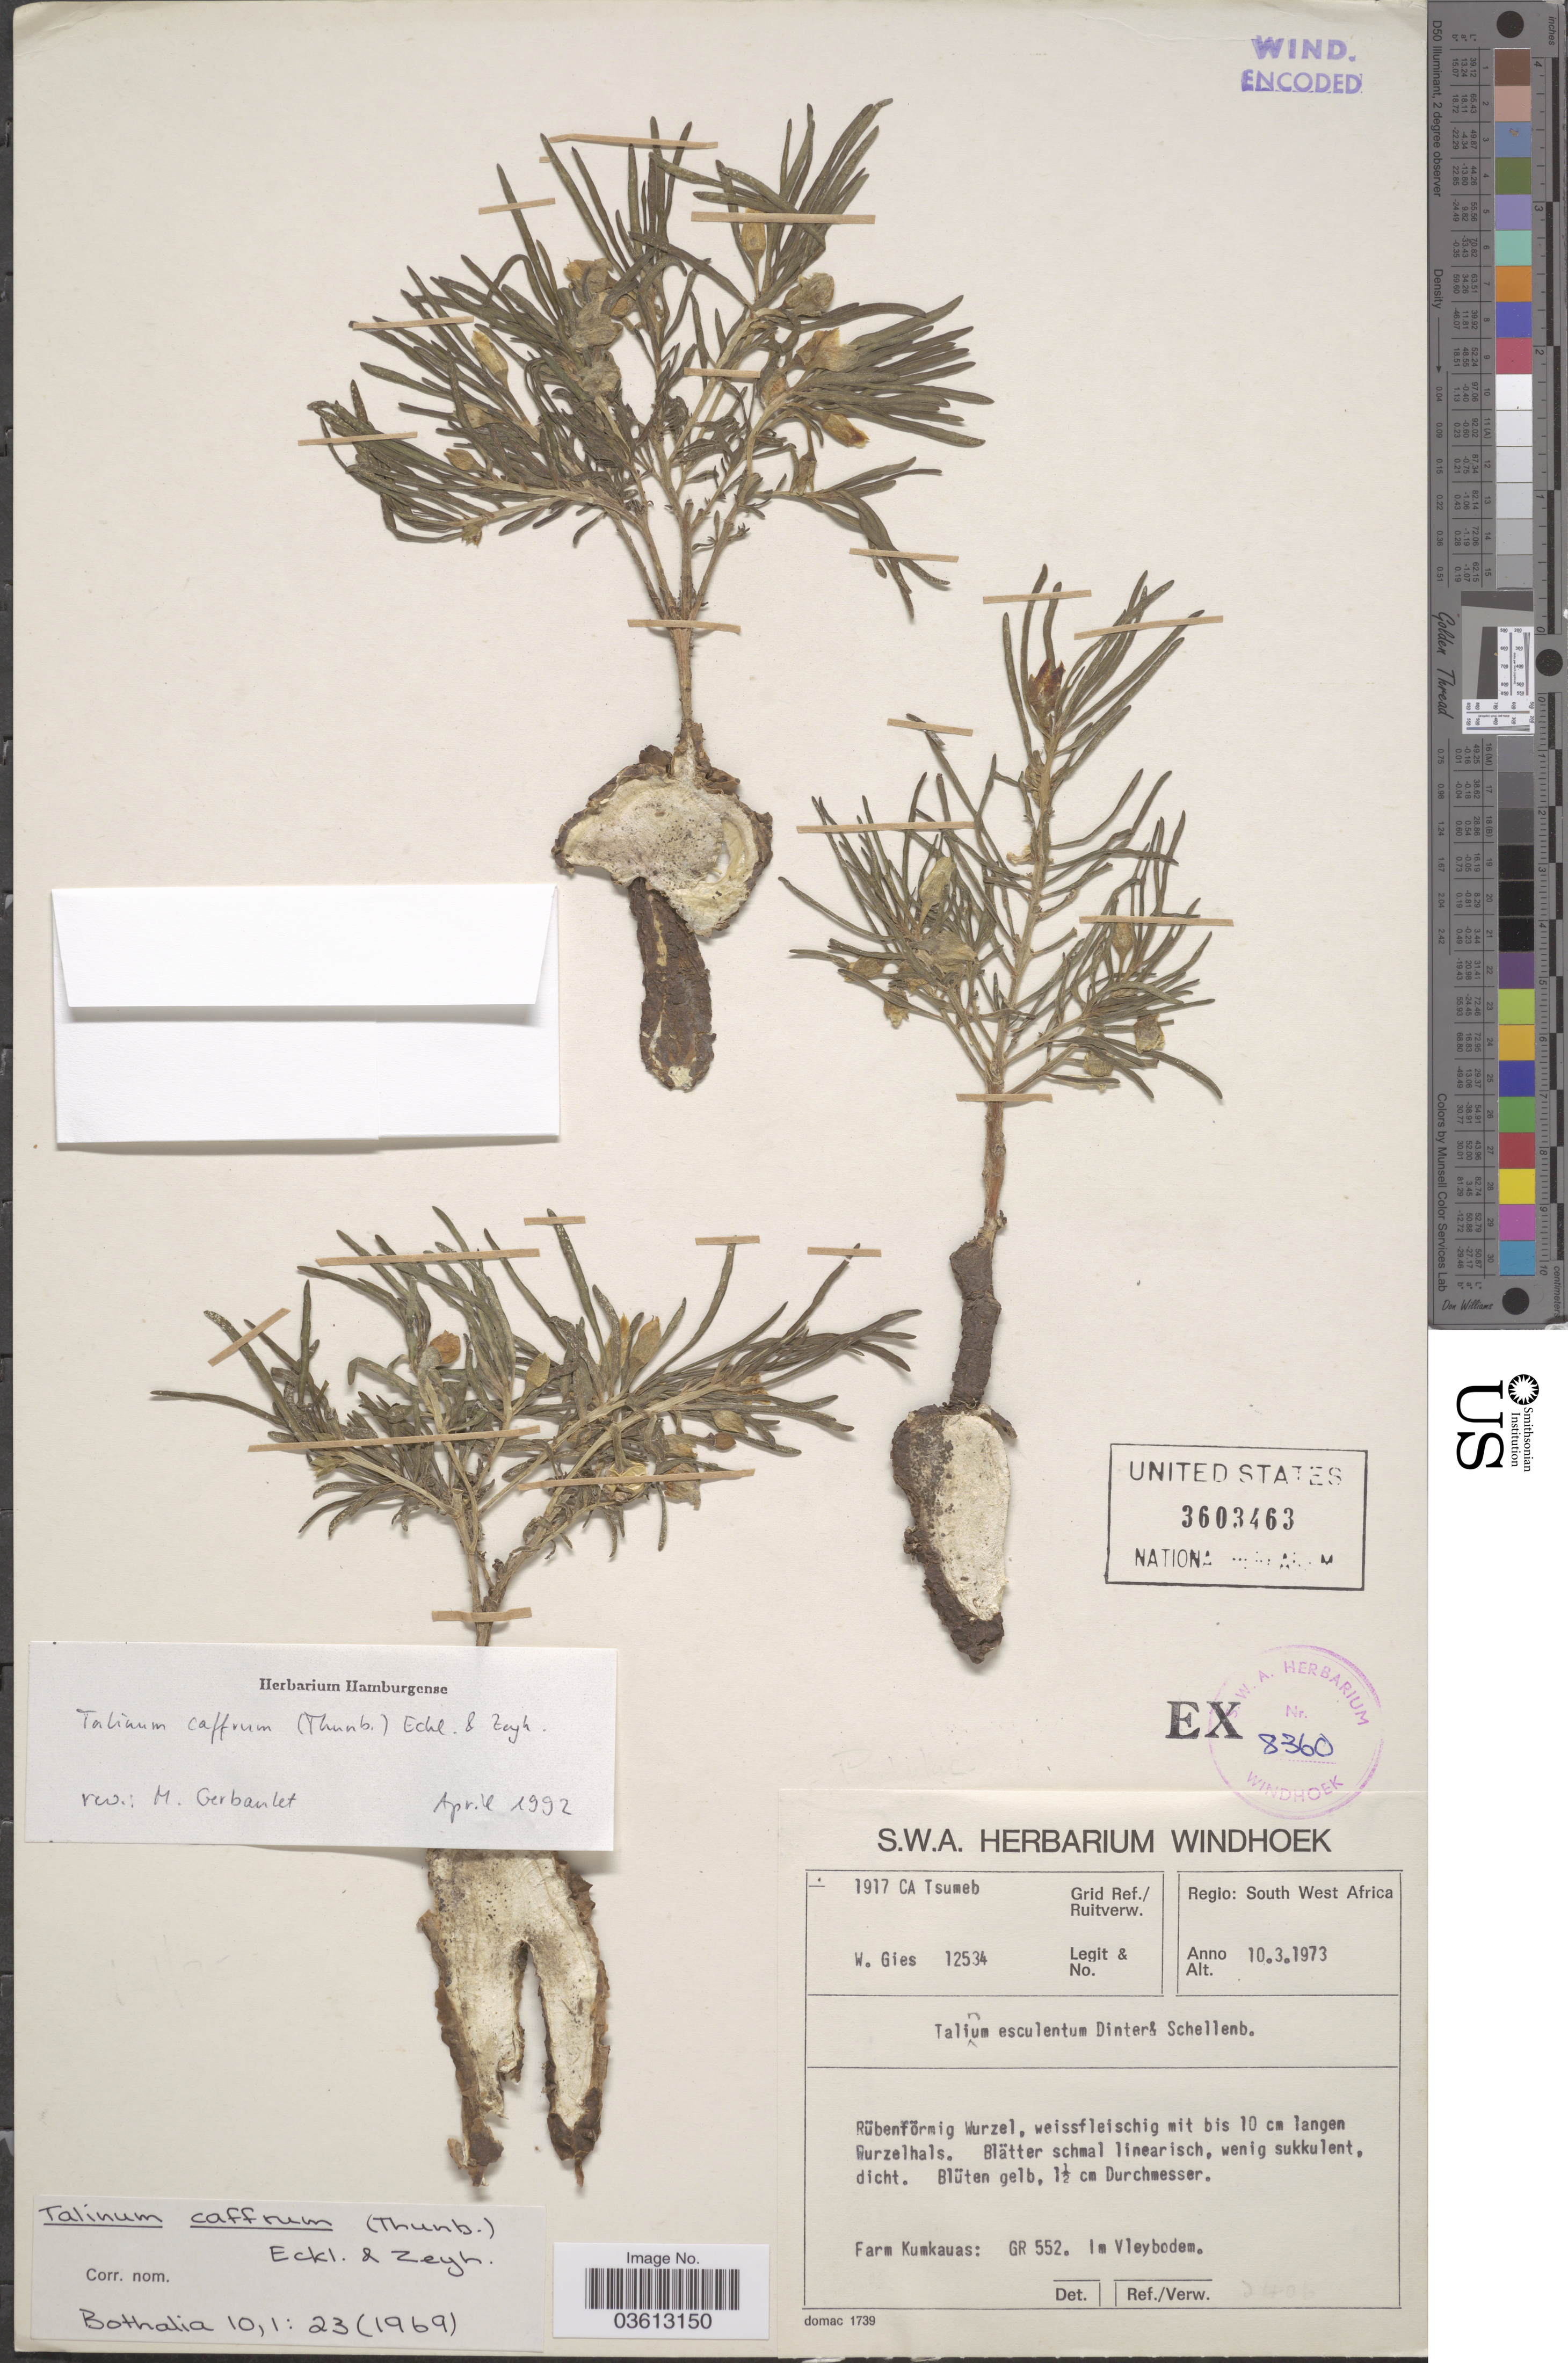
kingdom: Plantae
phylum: Tracheophyta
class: Magnoliopsida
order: Caryophyllales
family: Talinaceae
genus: Talinum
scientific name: Talinum caffrum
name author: (Thunb.) Eckl. & Zeyh.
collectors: W. Gies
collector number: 12534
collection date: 1973-03-10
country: Namibia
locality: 1917 CA Tsumeb Grid ref./Ruitverw., Regio: South West Africa. Farm Kumkauas: GR 552.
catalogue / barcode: US 3603463